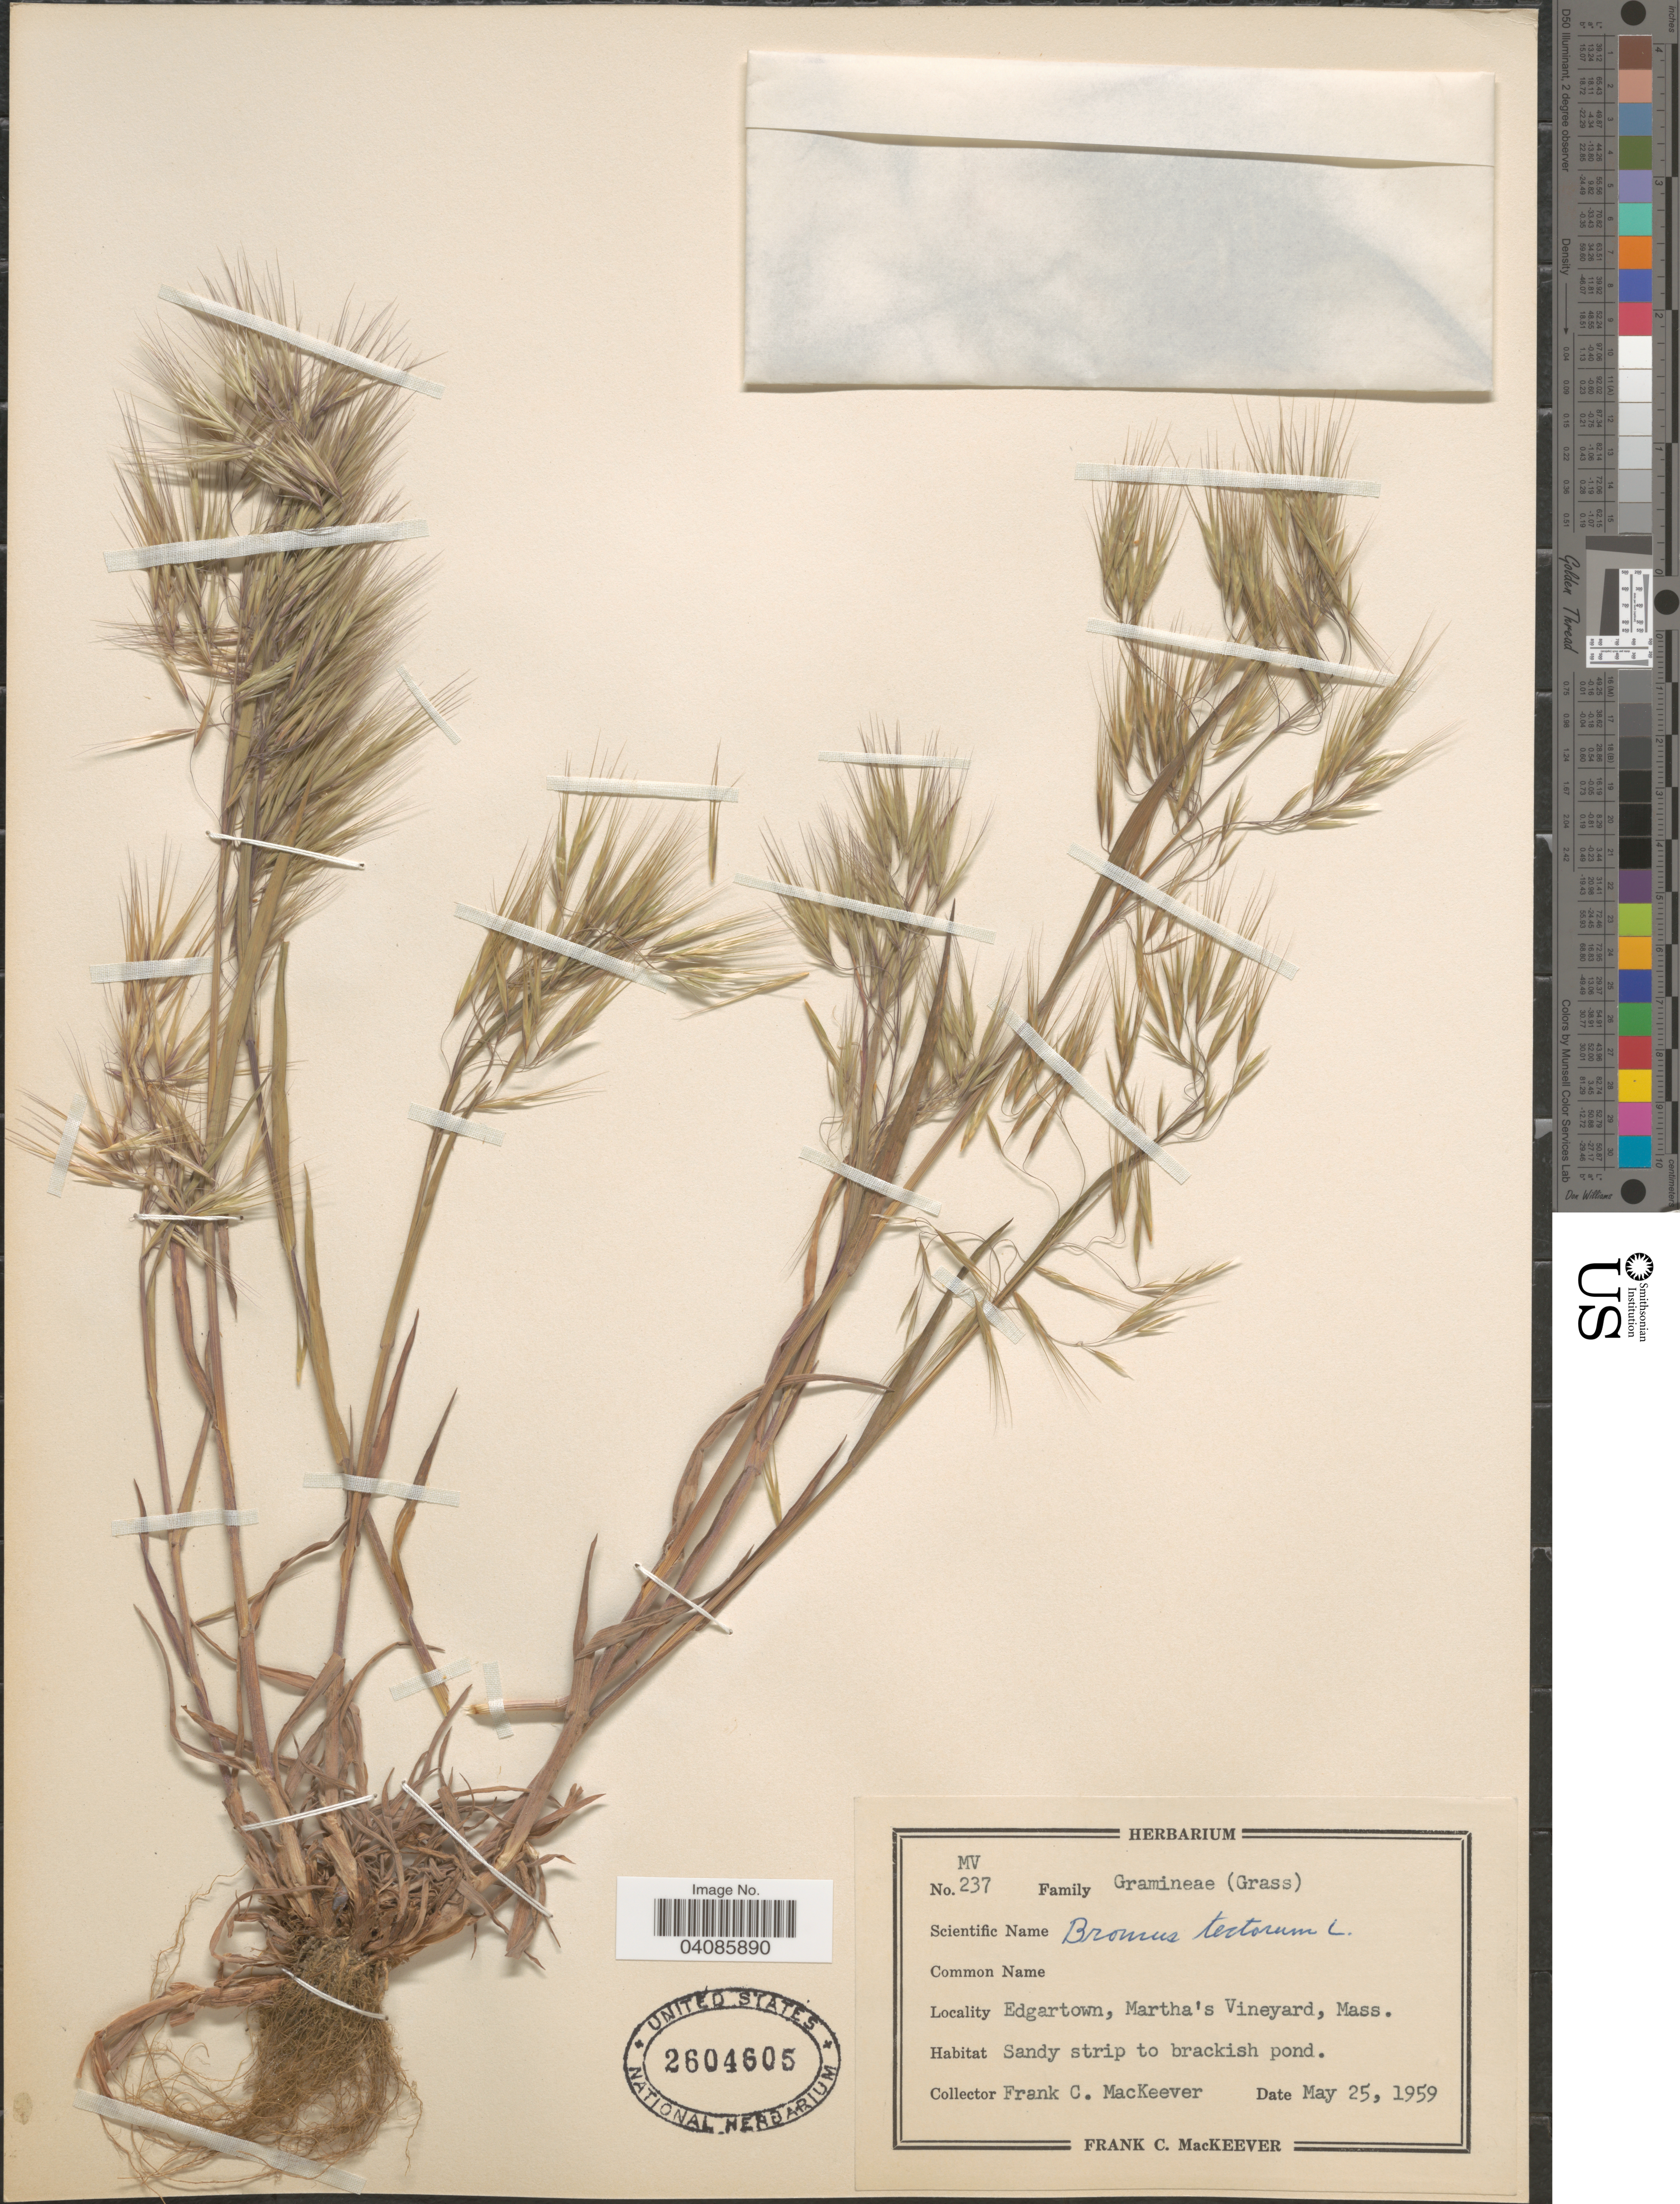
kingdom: Plantae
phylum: Tracheophyta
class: Liliopsida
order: Poales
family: Poaceae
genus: Bromus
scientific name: Bromus tectorum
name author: L.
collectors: F. C. MacKeever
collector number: MV237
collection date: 1959-05-25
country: United States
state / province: Massachusetts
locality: Edgartown, Martha's Vineyard. Sandy strip to brackish pond.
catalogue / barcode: US 604605